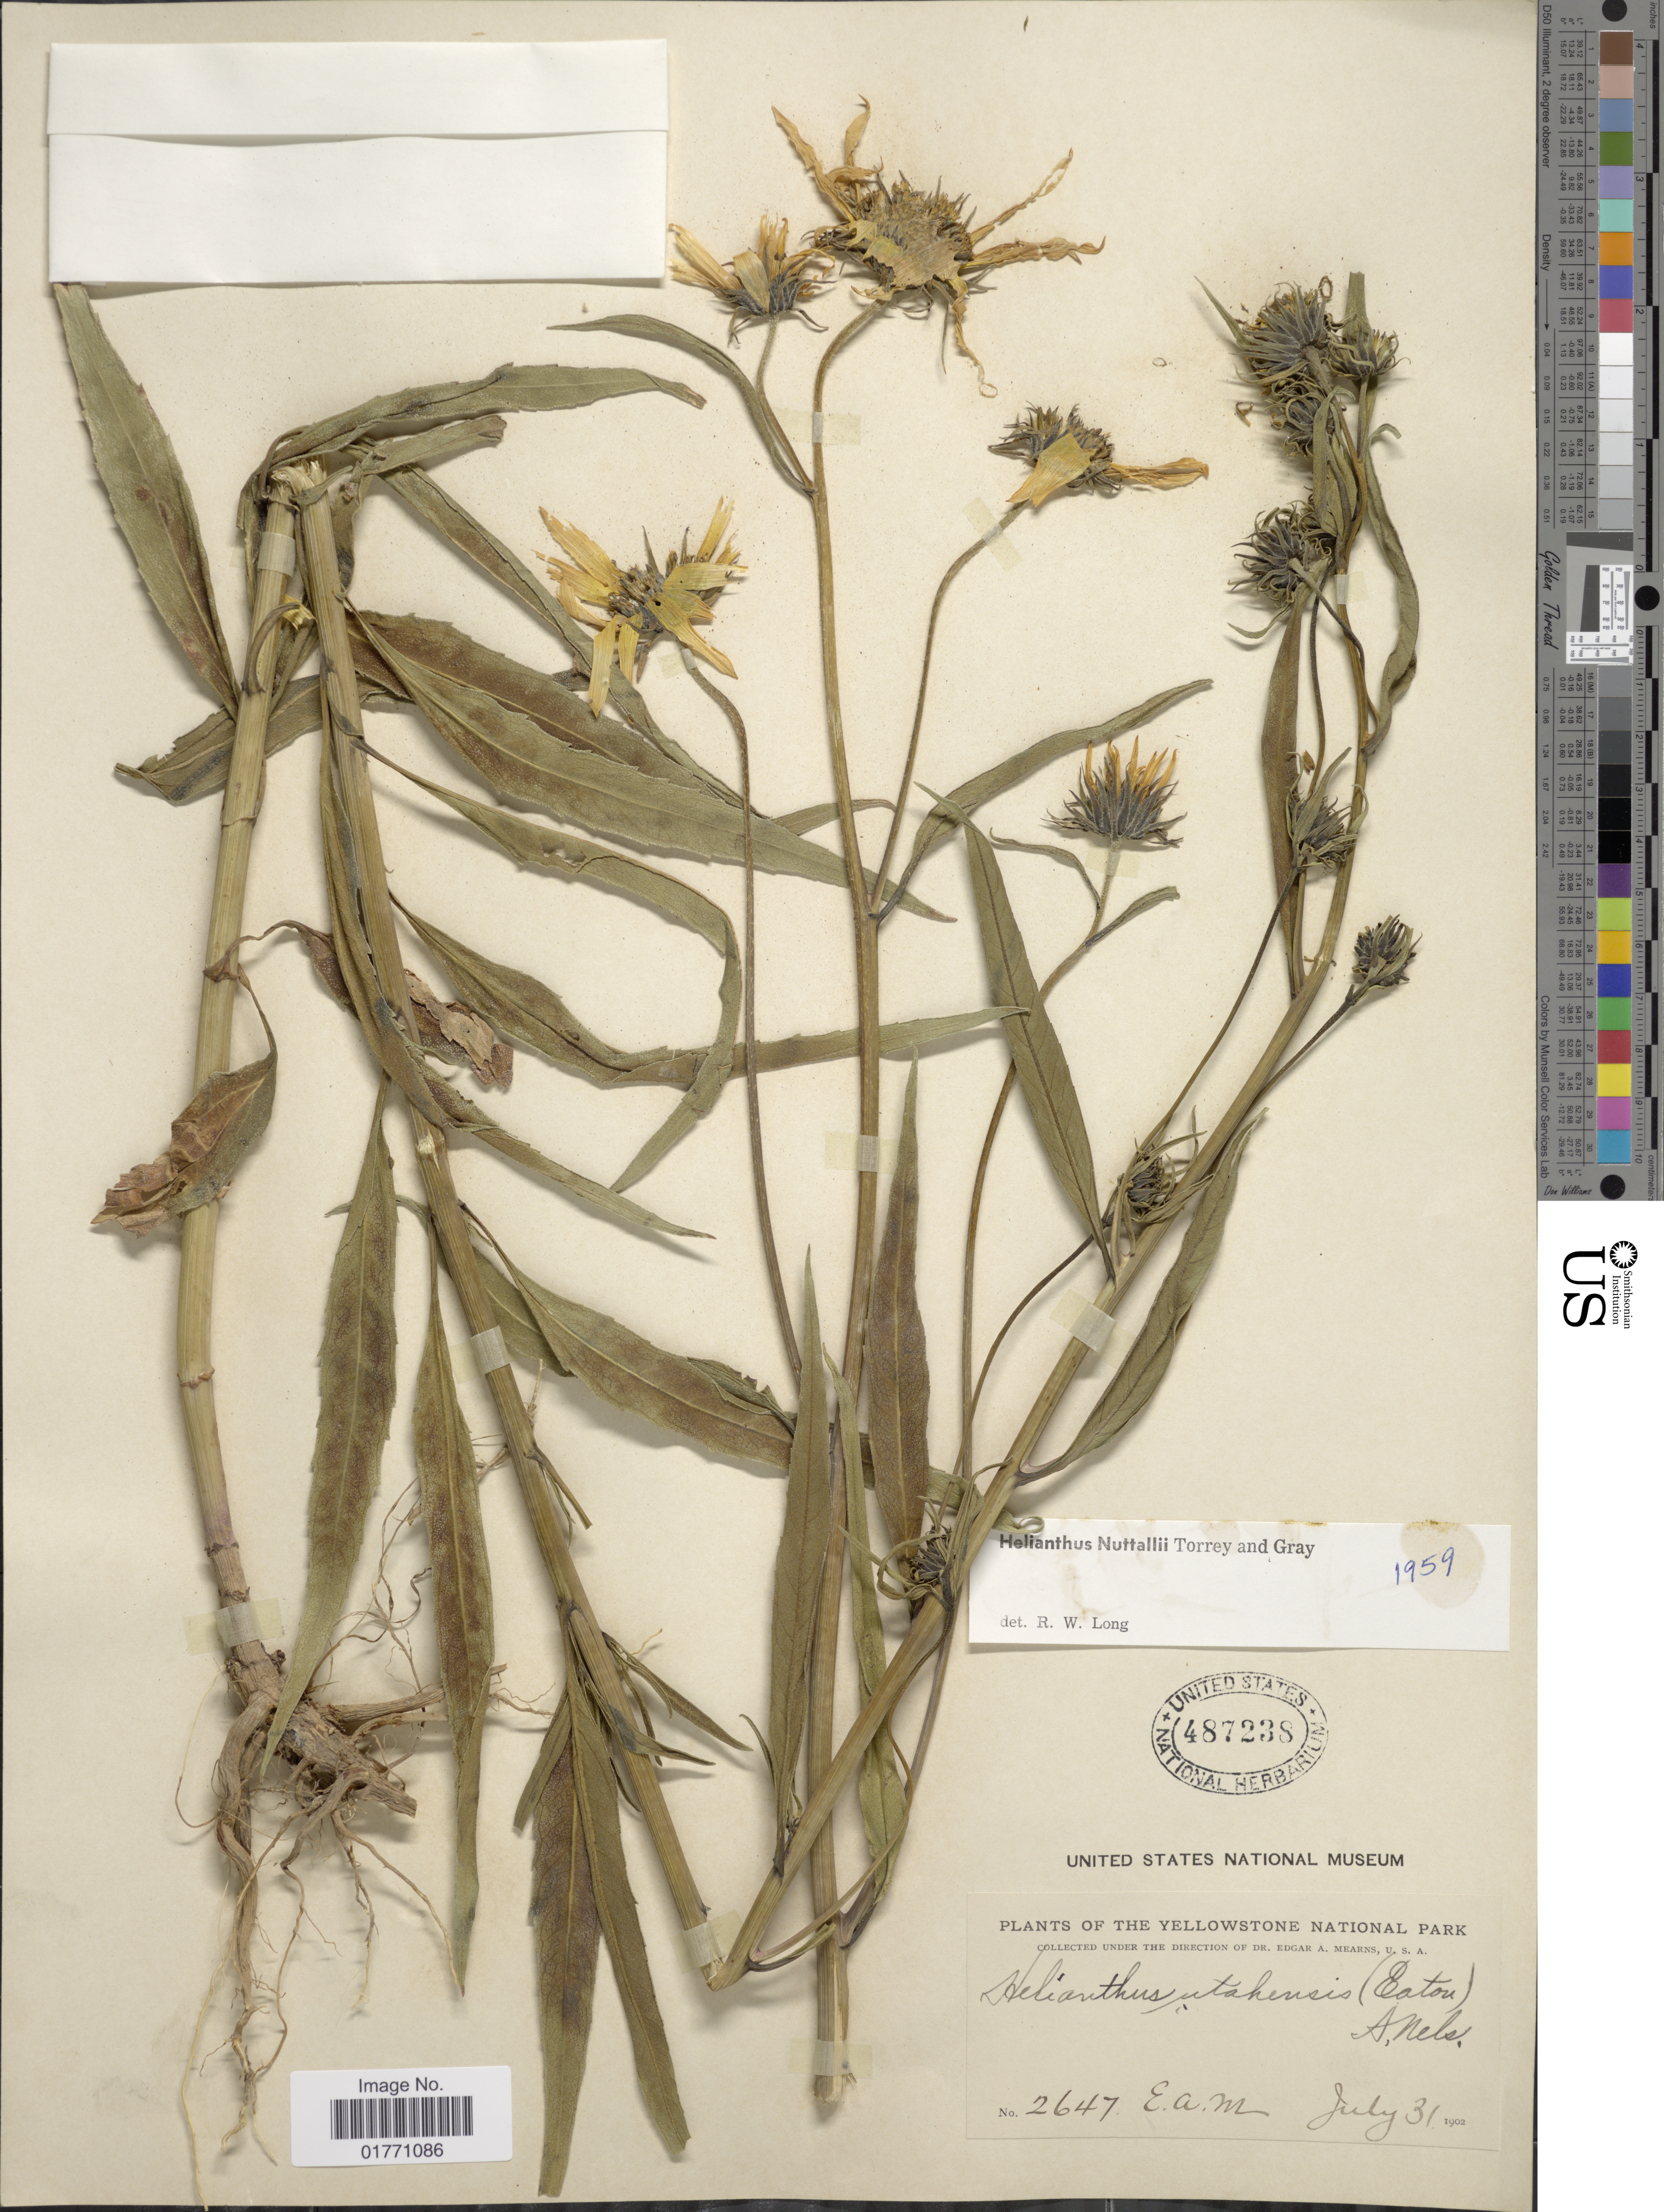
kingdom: Plantae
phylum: Tracheophyta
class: Magnoliopsida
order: Asterales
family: Asteraceae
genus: Helianthus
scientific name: Helianthus nuttallii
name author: Torr. & A. Gray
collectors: E. A. Mearns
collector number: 2647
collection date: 1902-07-31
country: United States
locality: Yellowstone National Park.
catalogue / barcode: US 487238